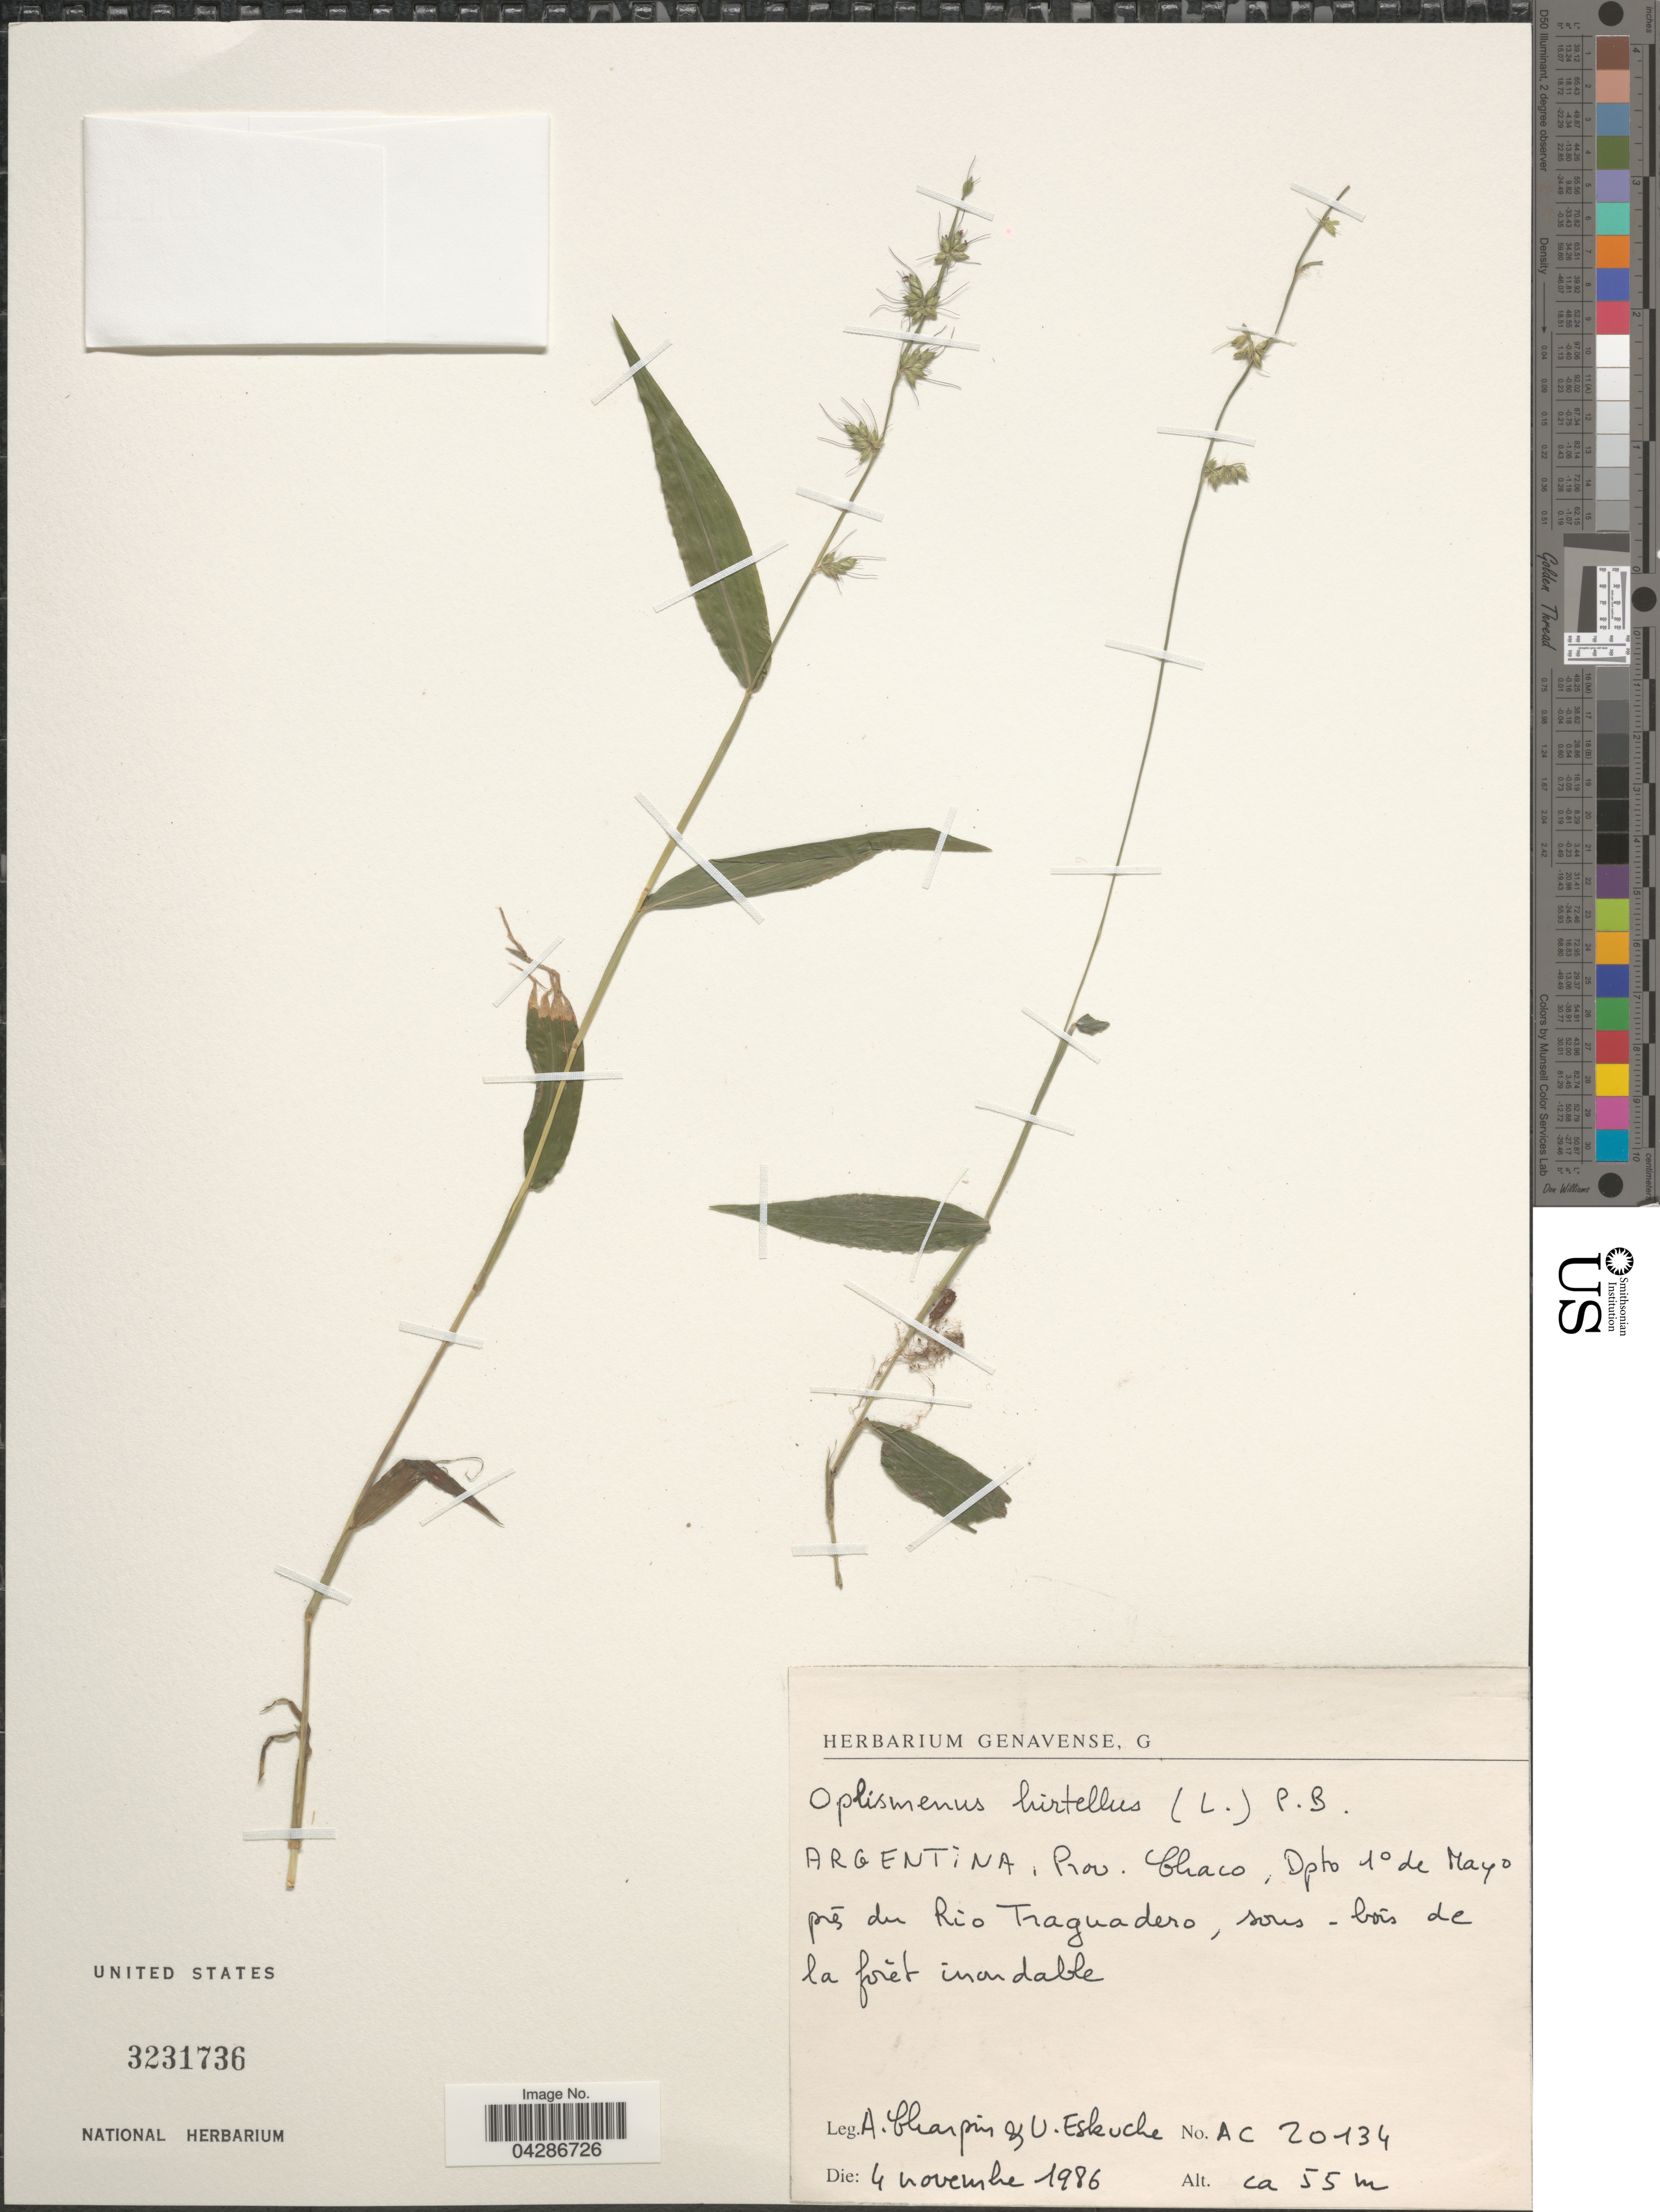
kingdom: Plantae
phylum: Tracheophyta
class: Liliopsida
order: Poales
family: Poaceae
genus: Oplismenus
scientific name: Oplismenus hirtellus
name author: (L.) P. Beauv.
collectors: A. Charpin & U. Eskuche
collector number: AC20134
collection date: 1986-11-04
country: Argentina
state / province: Chaco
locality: Dpto. 1° de Mayo prés du Rio Traguadero, sous-boís de la forêt inundable.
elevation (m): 55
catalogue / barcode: US 3231736